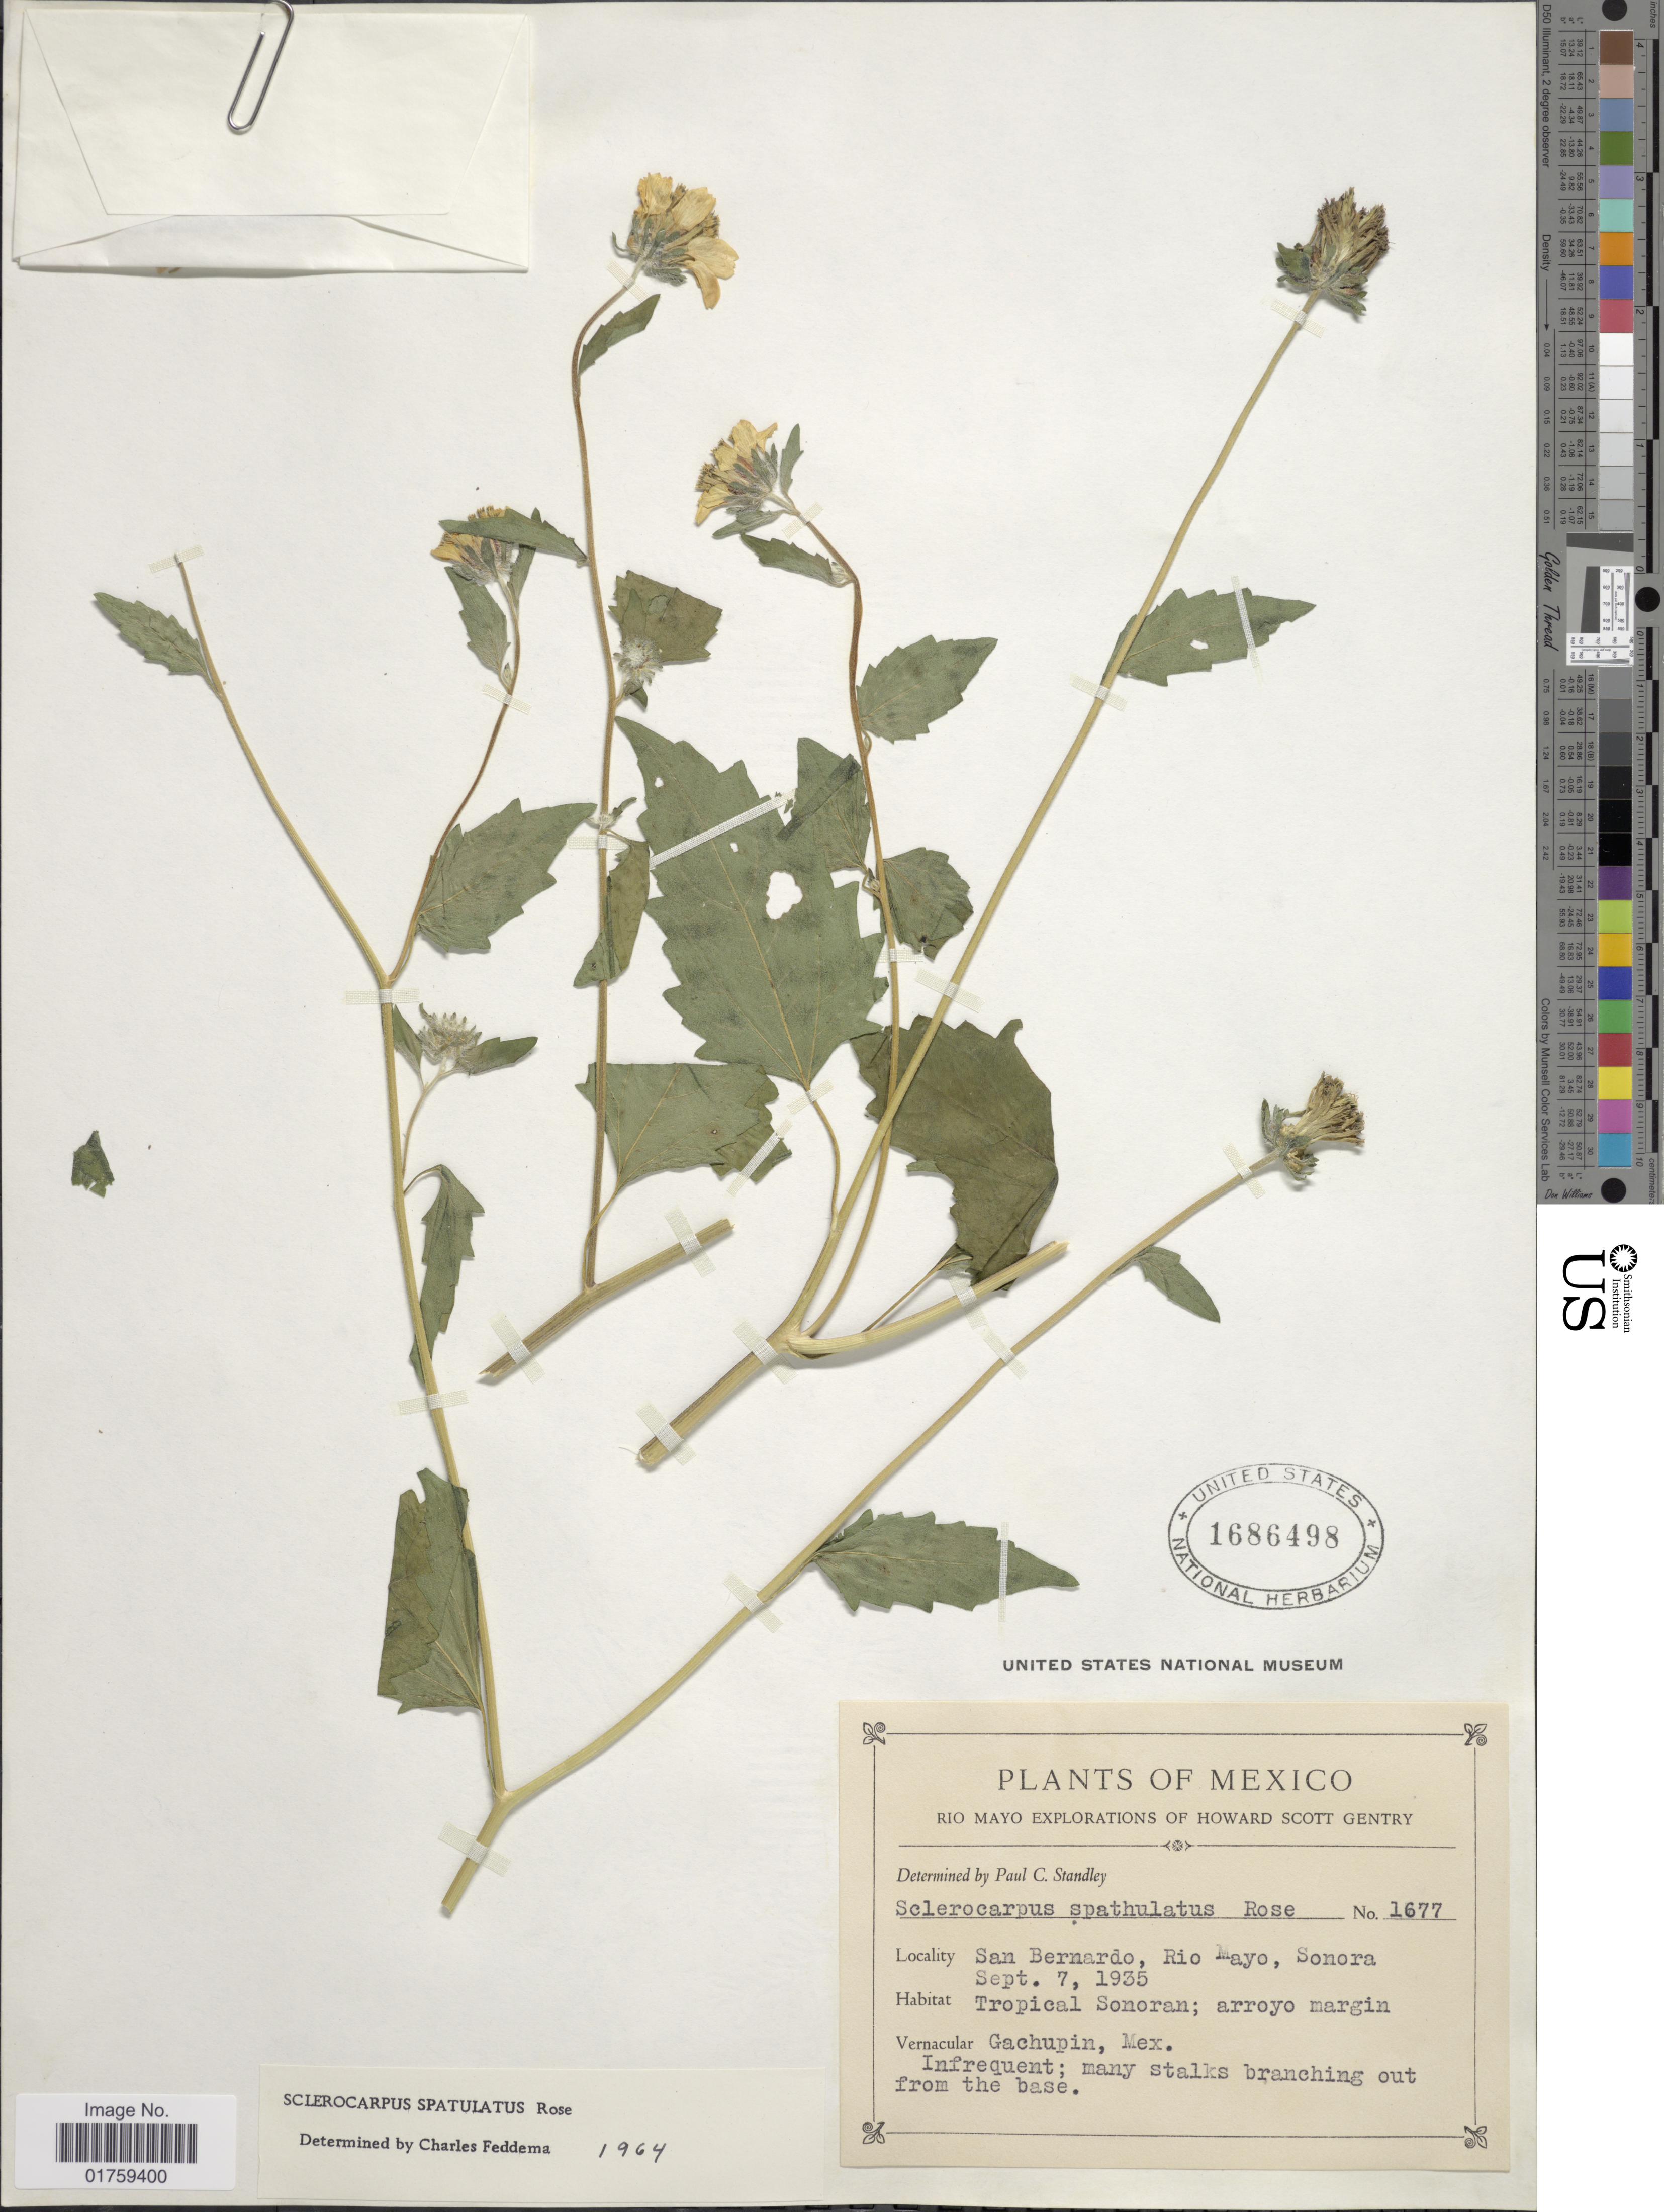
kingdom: Plantae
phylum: Tracheophyta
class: Magnoliopsida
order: Asterales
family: Asteraceae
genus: Sclerocarpus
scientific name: Sclerocarpus spatulatus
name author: Rose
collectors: H. S. Gentry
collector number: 1677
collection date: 1935-09-07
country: Mexico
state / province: Sonora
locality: San Bernardo, Rio Mayo, Sonora. Tropical Sonoran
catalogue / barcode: US 1686498